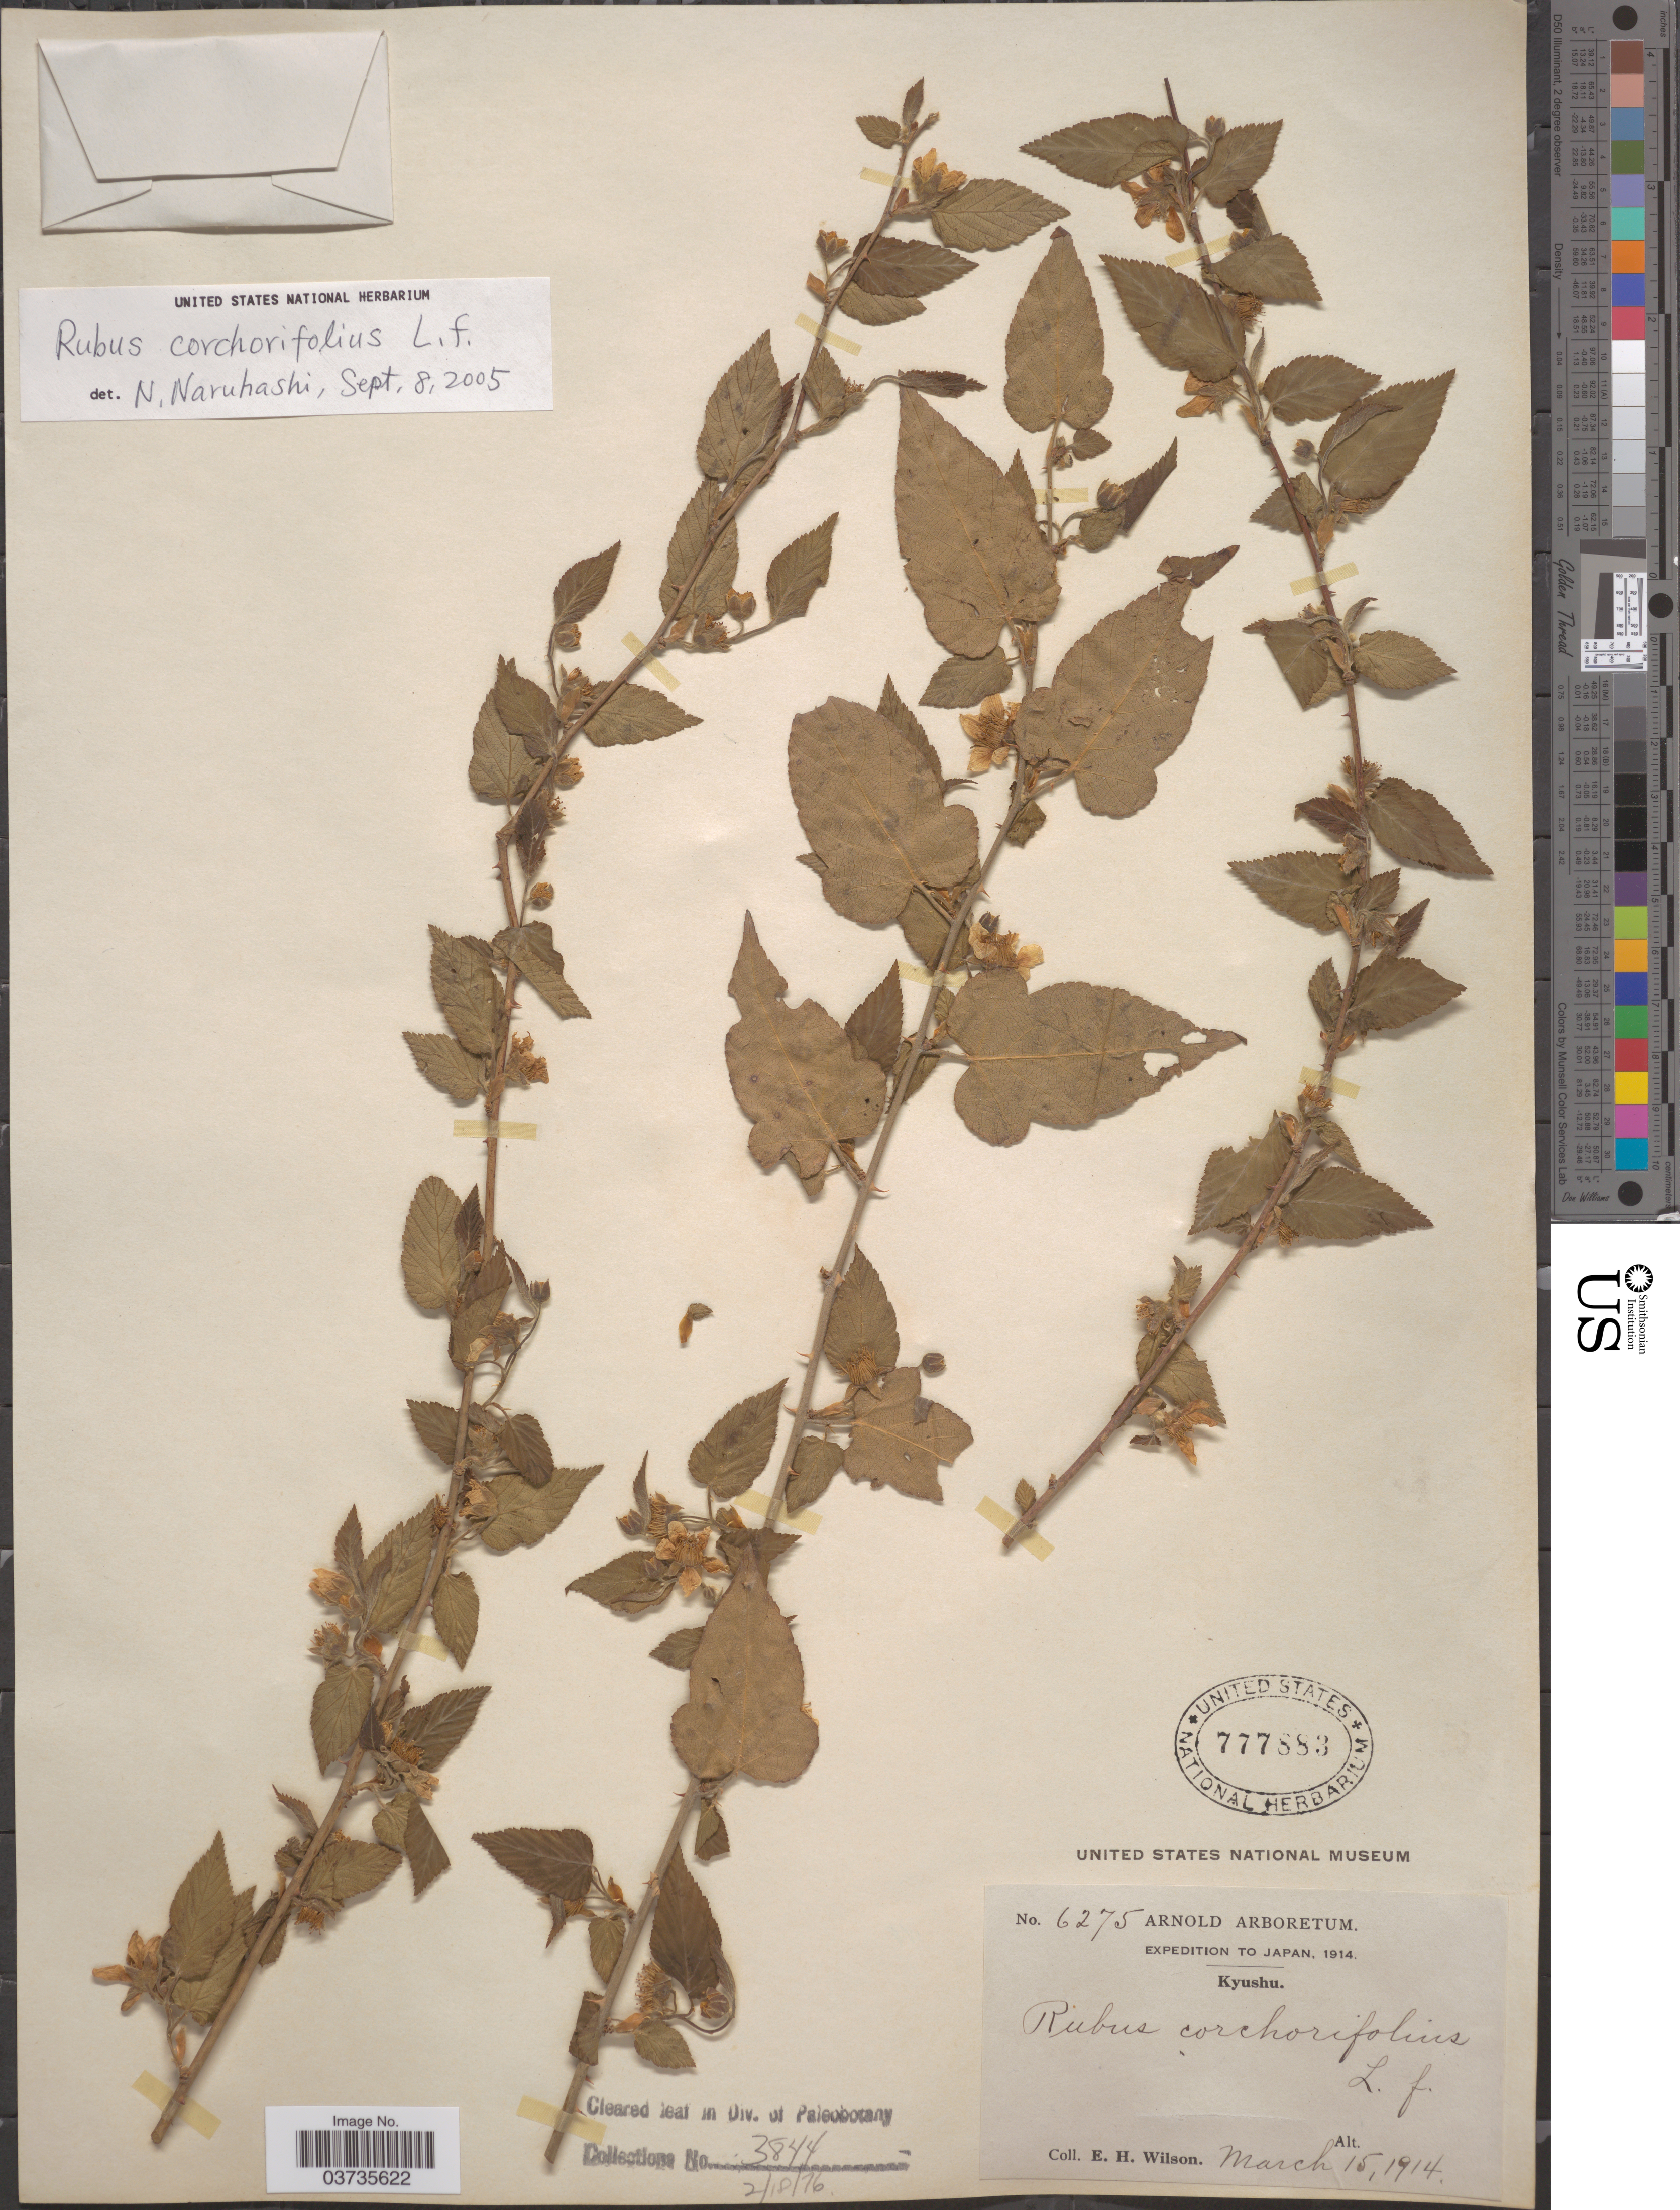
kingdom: Plantae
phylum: Tracheophyta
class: Magnoliopsida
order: Rosales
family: Rosaceae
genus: Rubus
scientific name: Rubus corchorifolius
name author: L. f.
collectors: E. Wilson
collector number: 6275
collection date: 1914-03-15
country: Japan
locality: Kyushu.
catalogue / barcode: US 777883